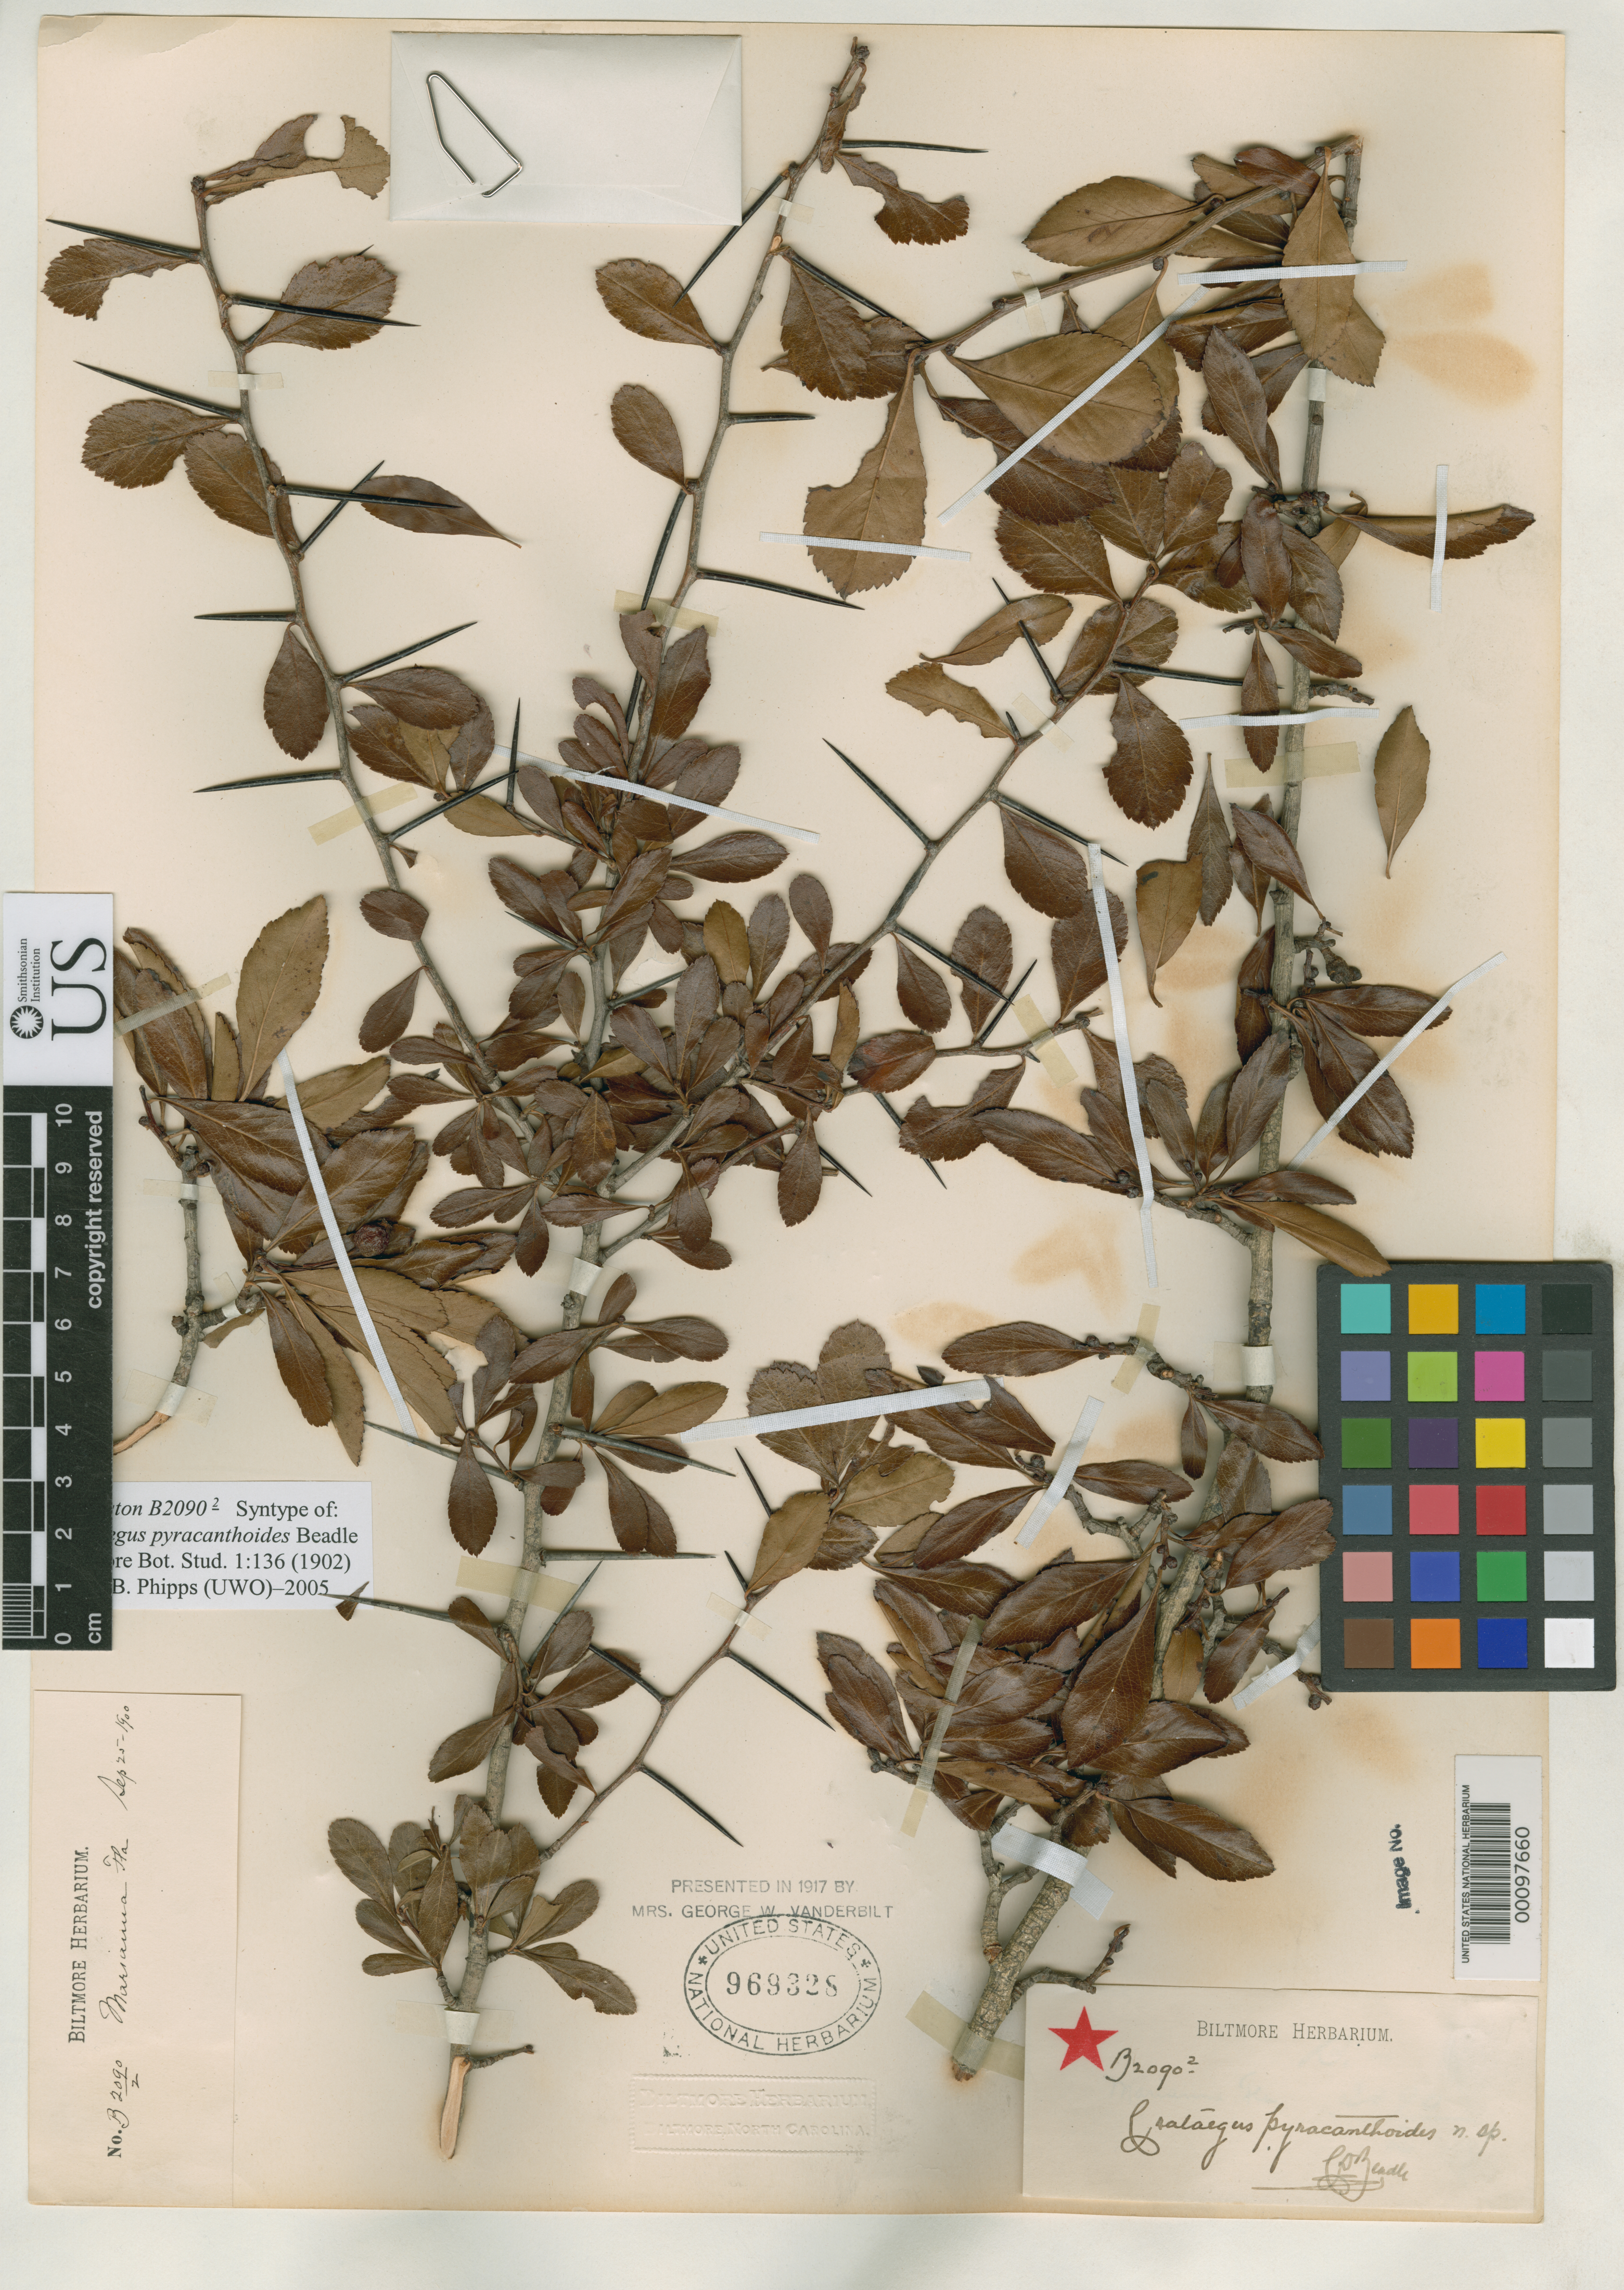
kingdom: Plantae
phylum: Tracheophyta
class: Magnoliopsida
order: Rosales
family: Rosaceae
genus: Crataegus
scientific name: Crataegus pyracanthoides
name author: Beadle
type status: Syntype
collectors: ex herb. Biltmore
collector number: B 2090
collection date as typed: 25 Sep 1900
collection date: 1900-09-25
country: United States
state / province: Florida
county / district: Jackson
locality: Chipola River, near Marianna.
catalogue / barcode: US 969328